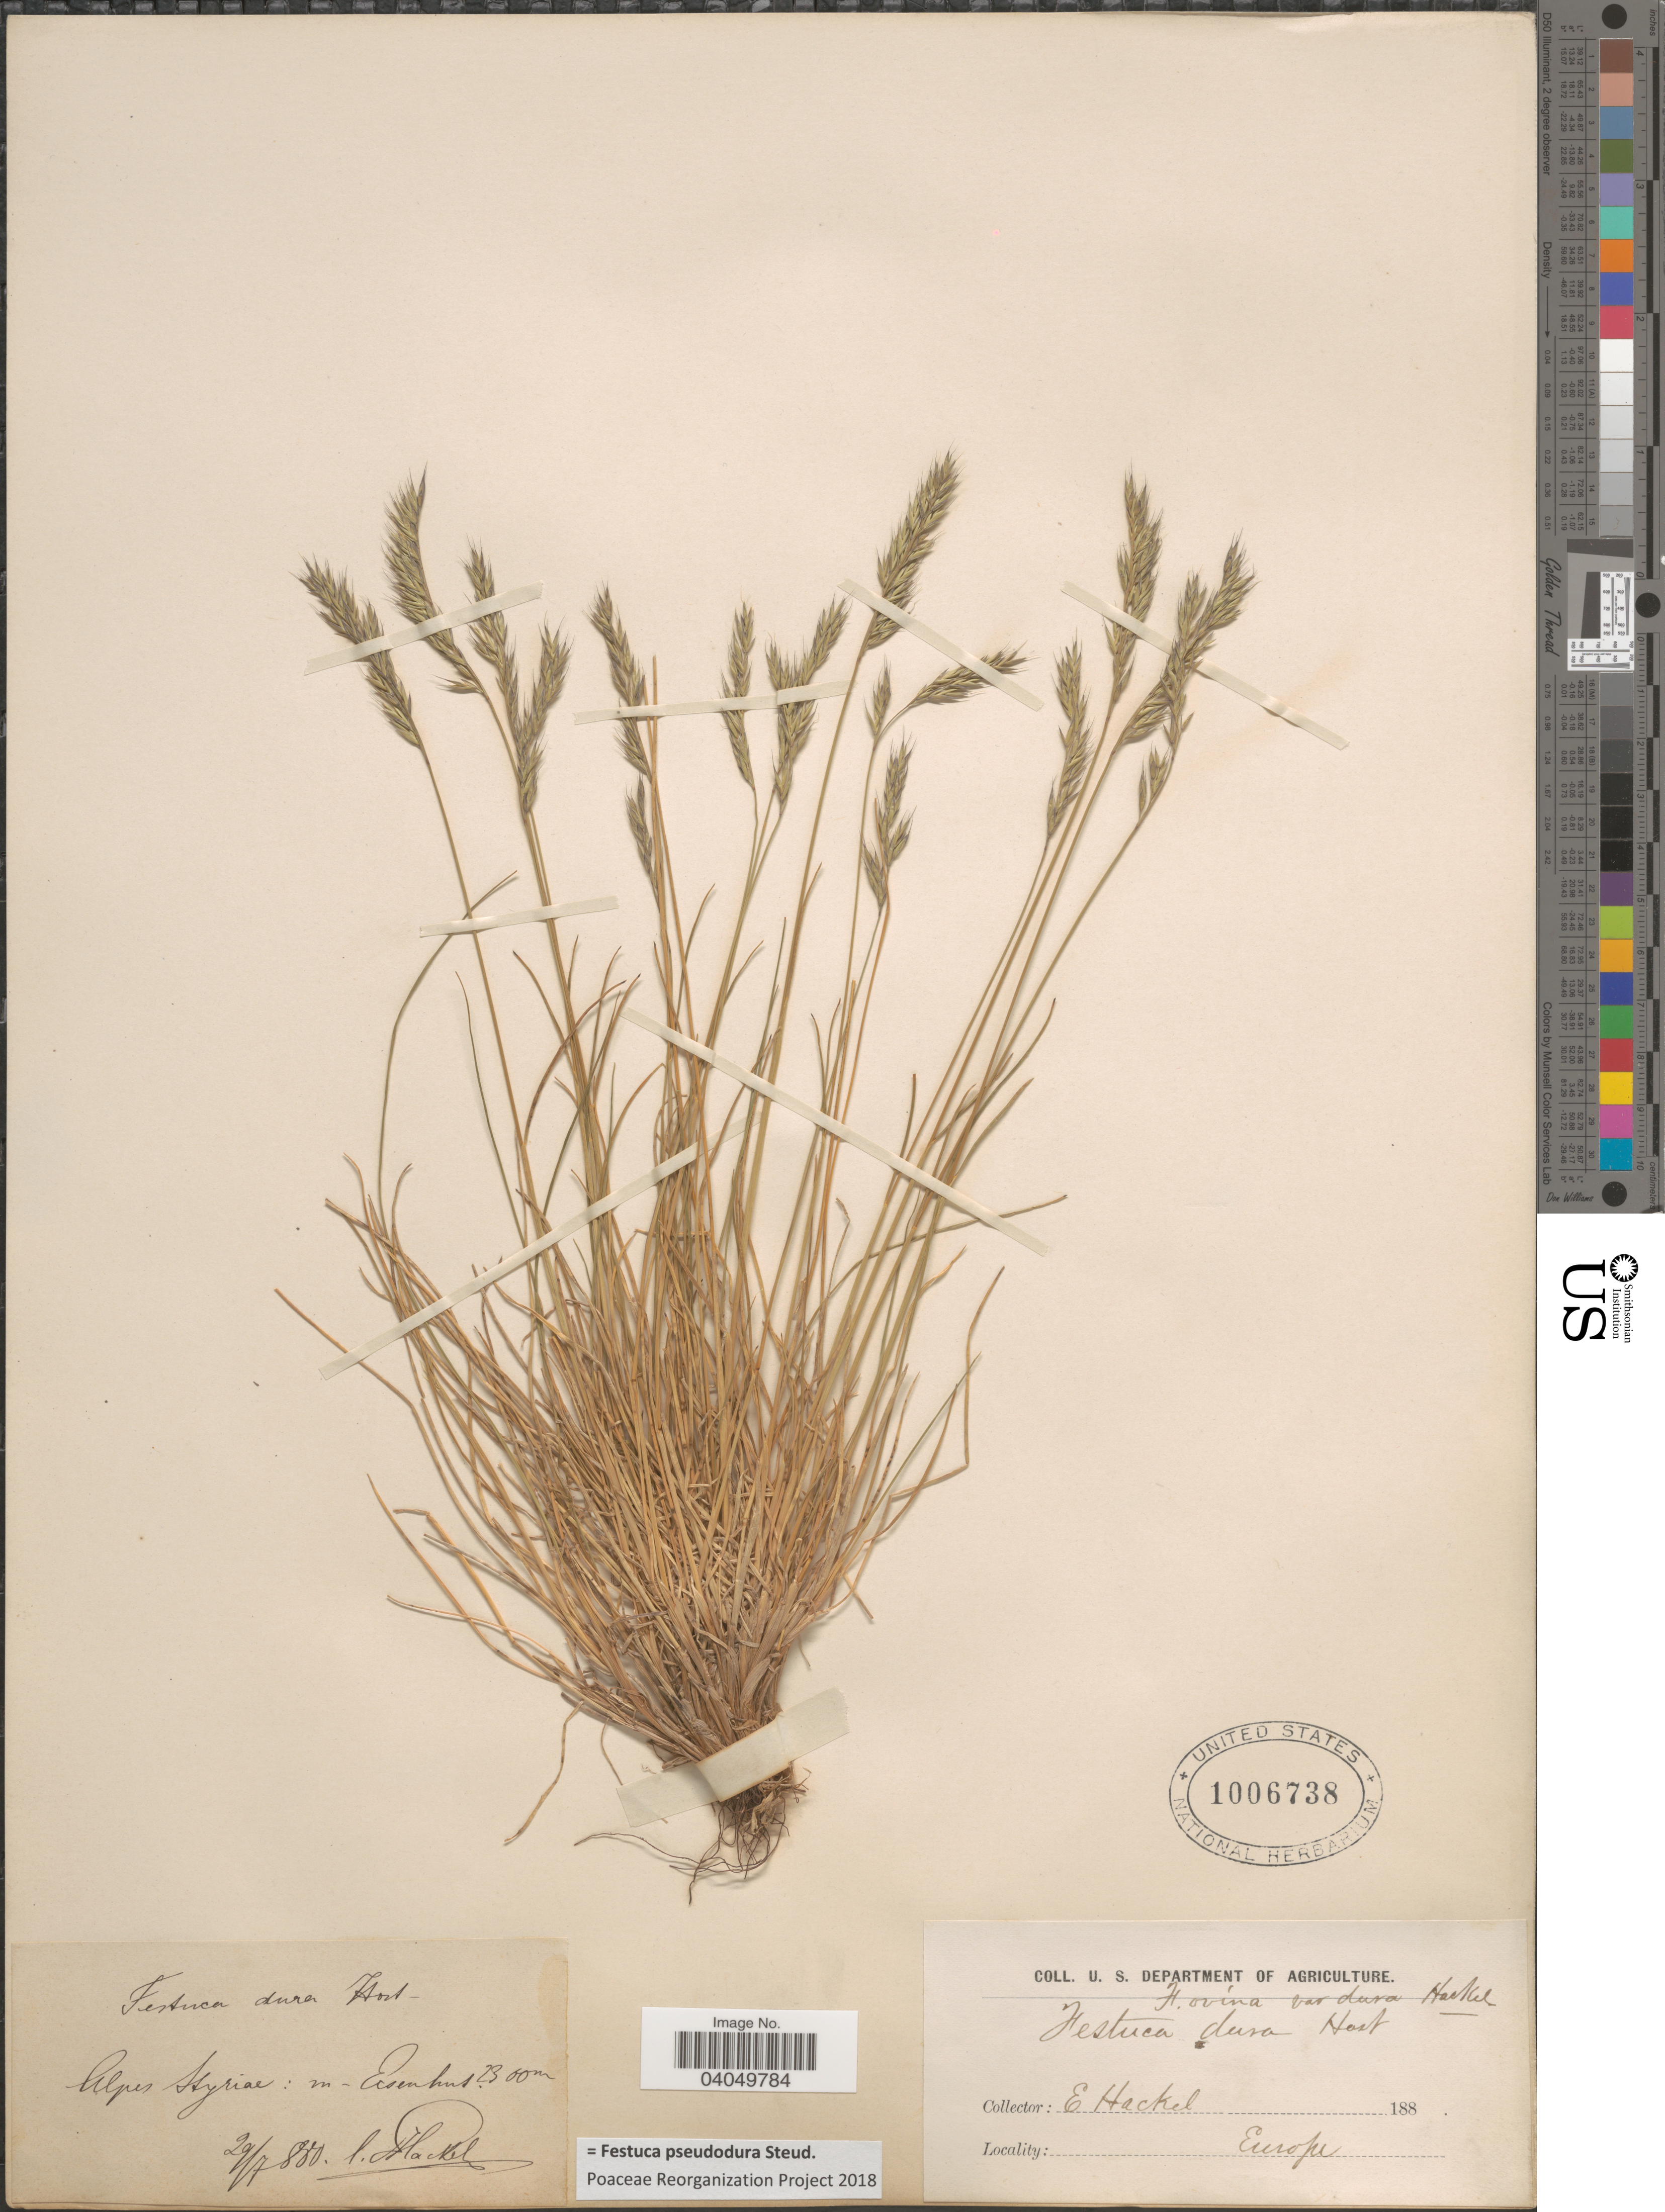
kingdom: Plantae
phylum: Tracheophyta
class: Liliopsida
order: Poales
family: Poaceae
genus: Festuca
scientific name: Festuca pseudodura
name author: Steud.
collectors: E. Hackel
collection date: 1880-07-29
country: Austria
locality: Alpes Styriae: m. Eisenhut. Europe.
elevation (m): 2300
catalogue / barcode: US 1006738